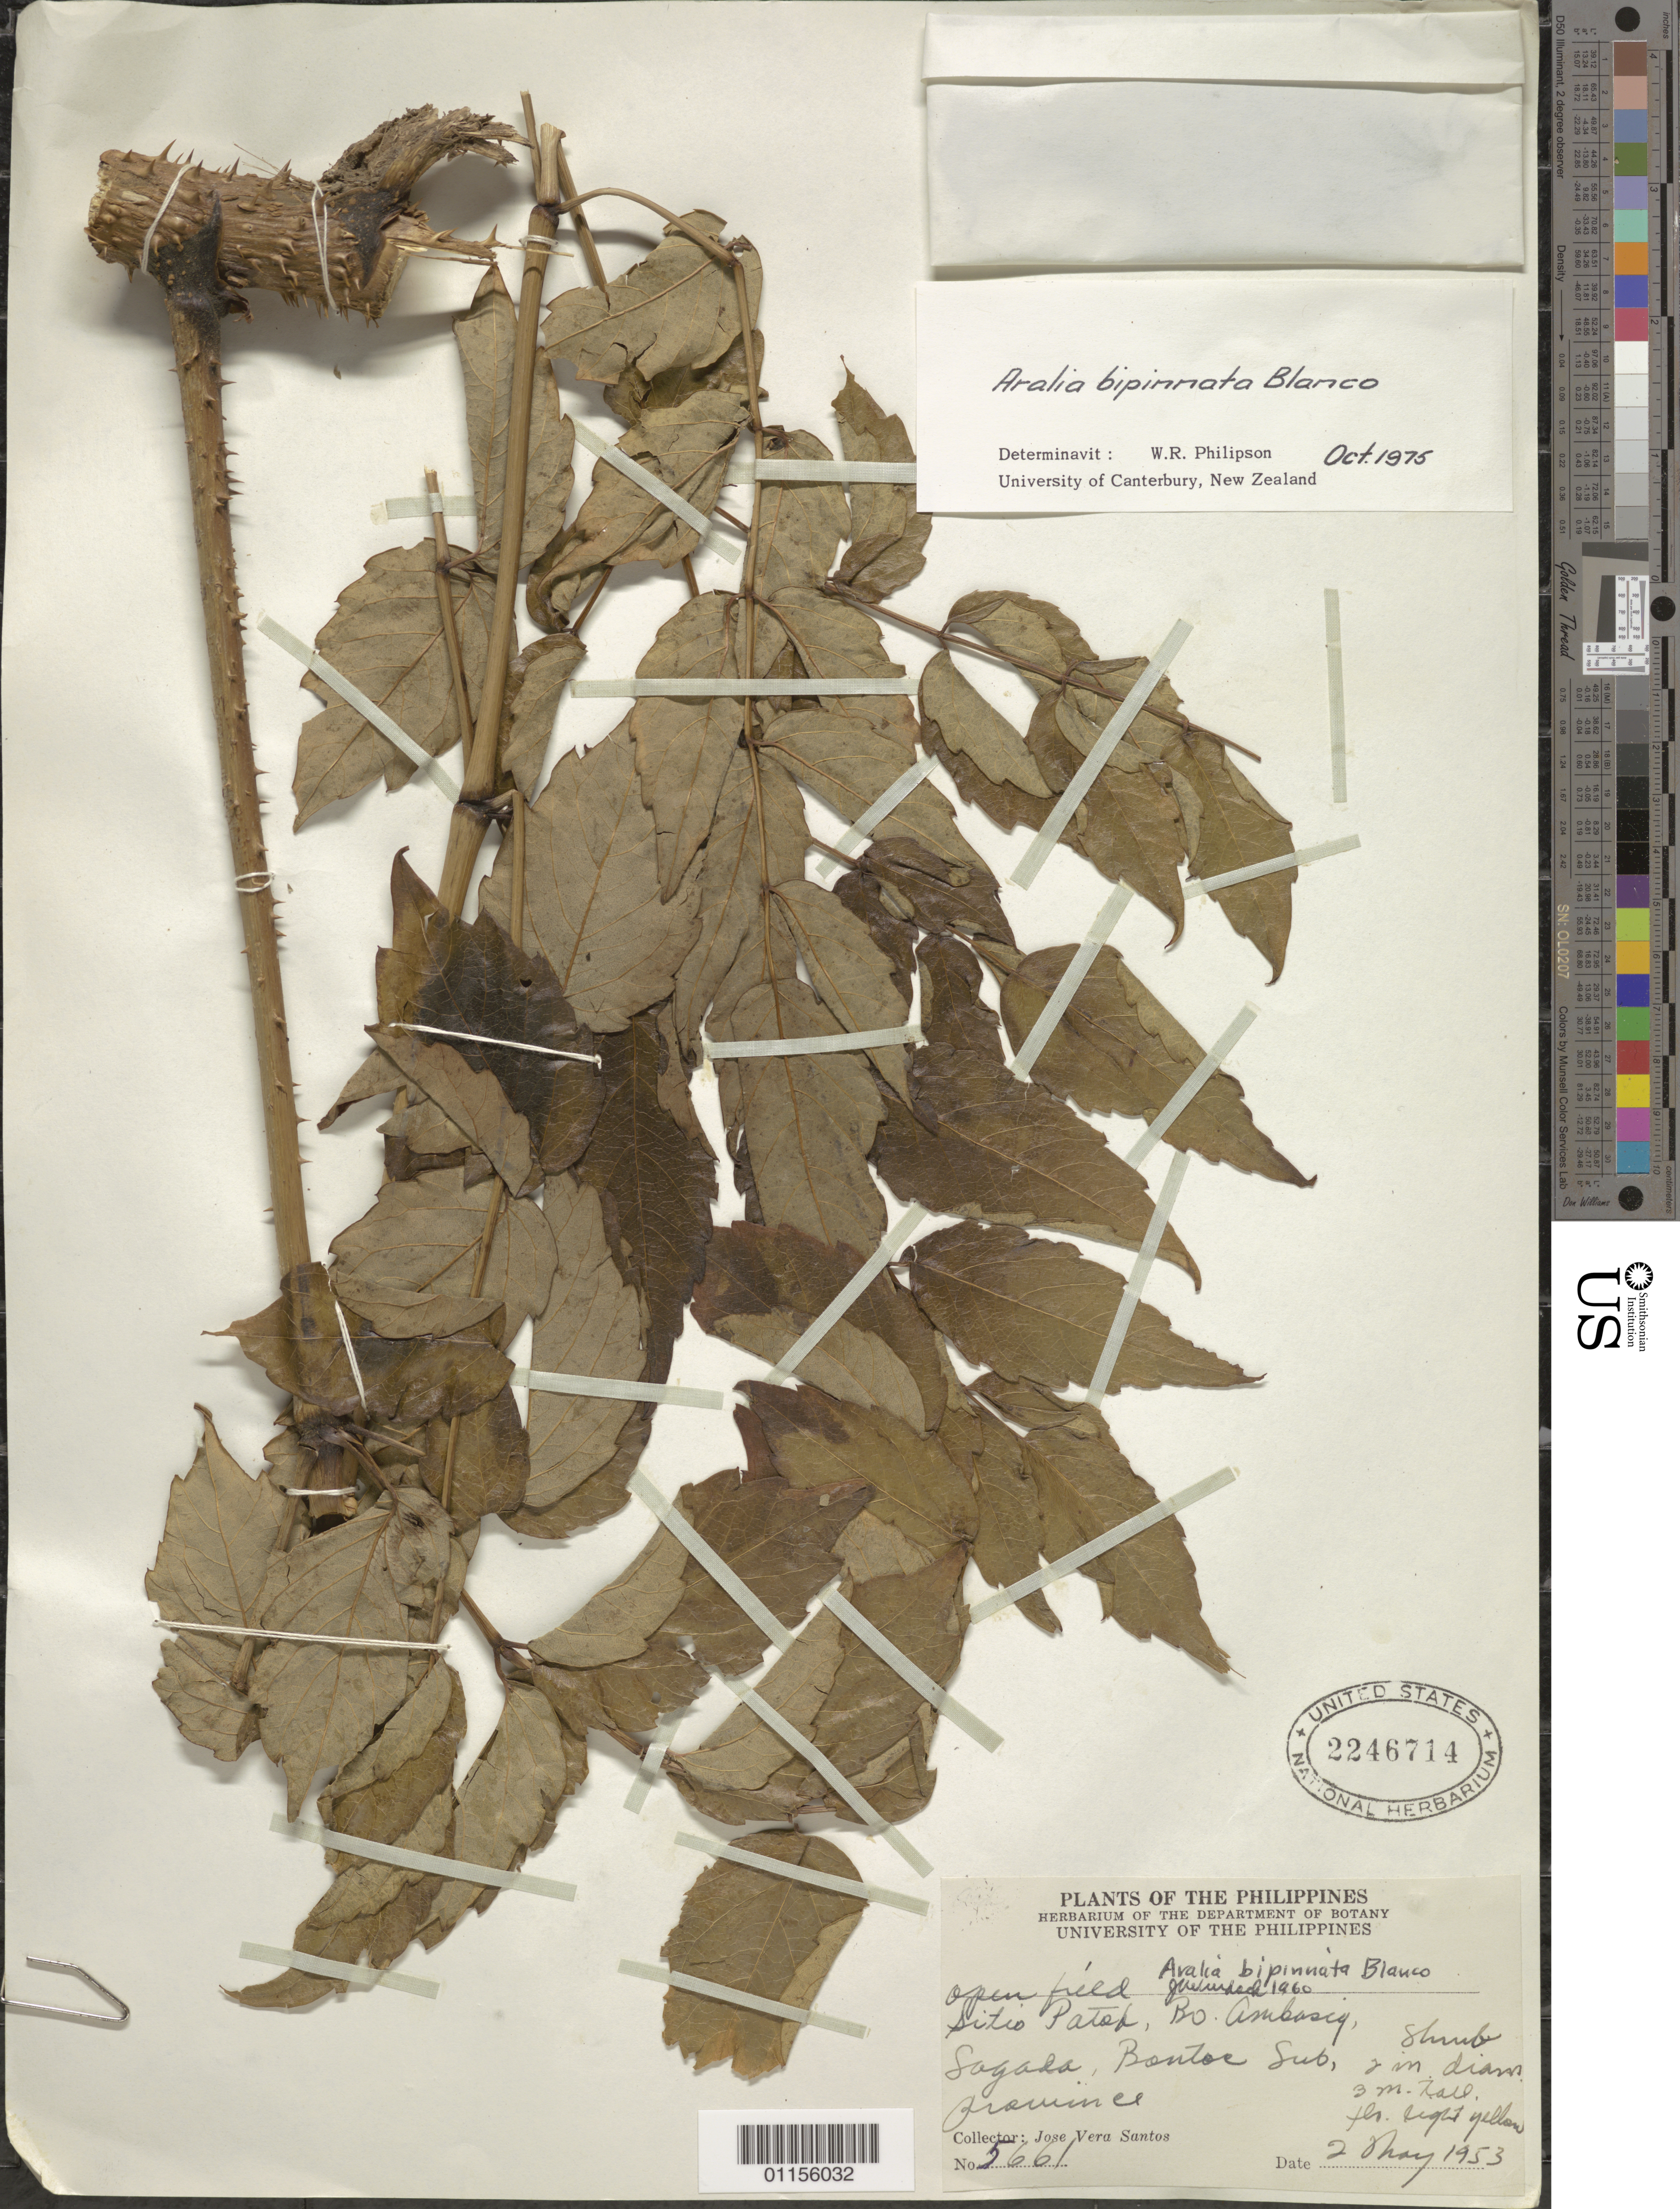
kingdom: Plantae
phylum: Tracheophyta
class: Magnoliopsida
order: Apiales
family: Araliaceae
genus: Aralia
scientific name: Aralia bipinnata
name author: Blanco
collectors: J. V. Santos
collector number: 5661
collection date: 1953-05-02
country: Philippines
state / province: Cordillera (Administrative Region)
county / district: Mountain province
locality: Sagala.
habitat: Shrub.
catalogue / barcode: US 2246714